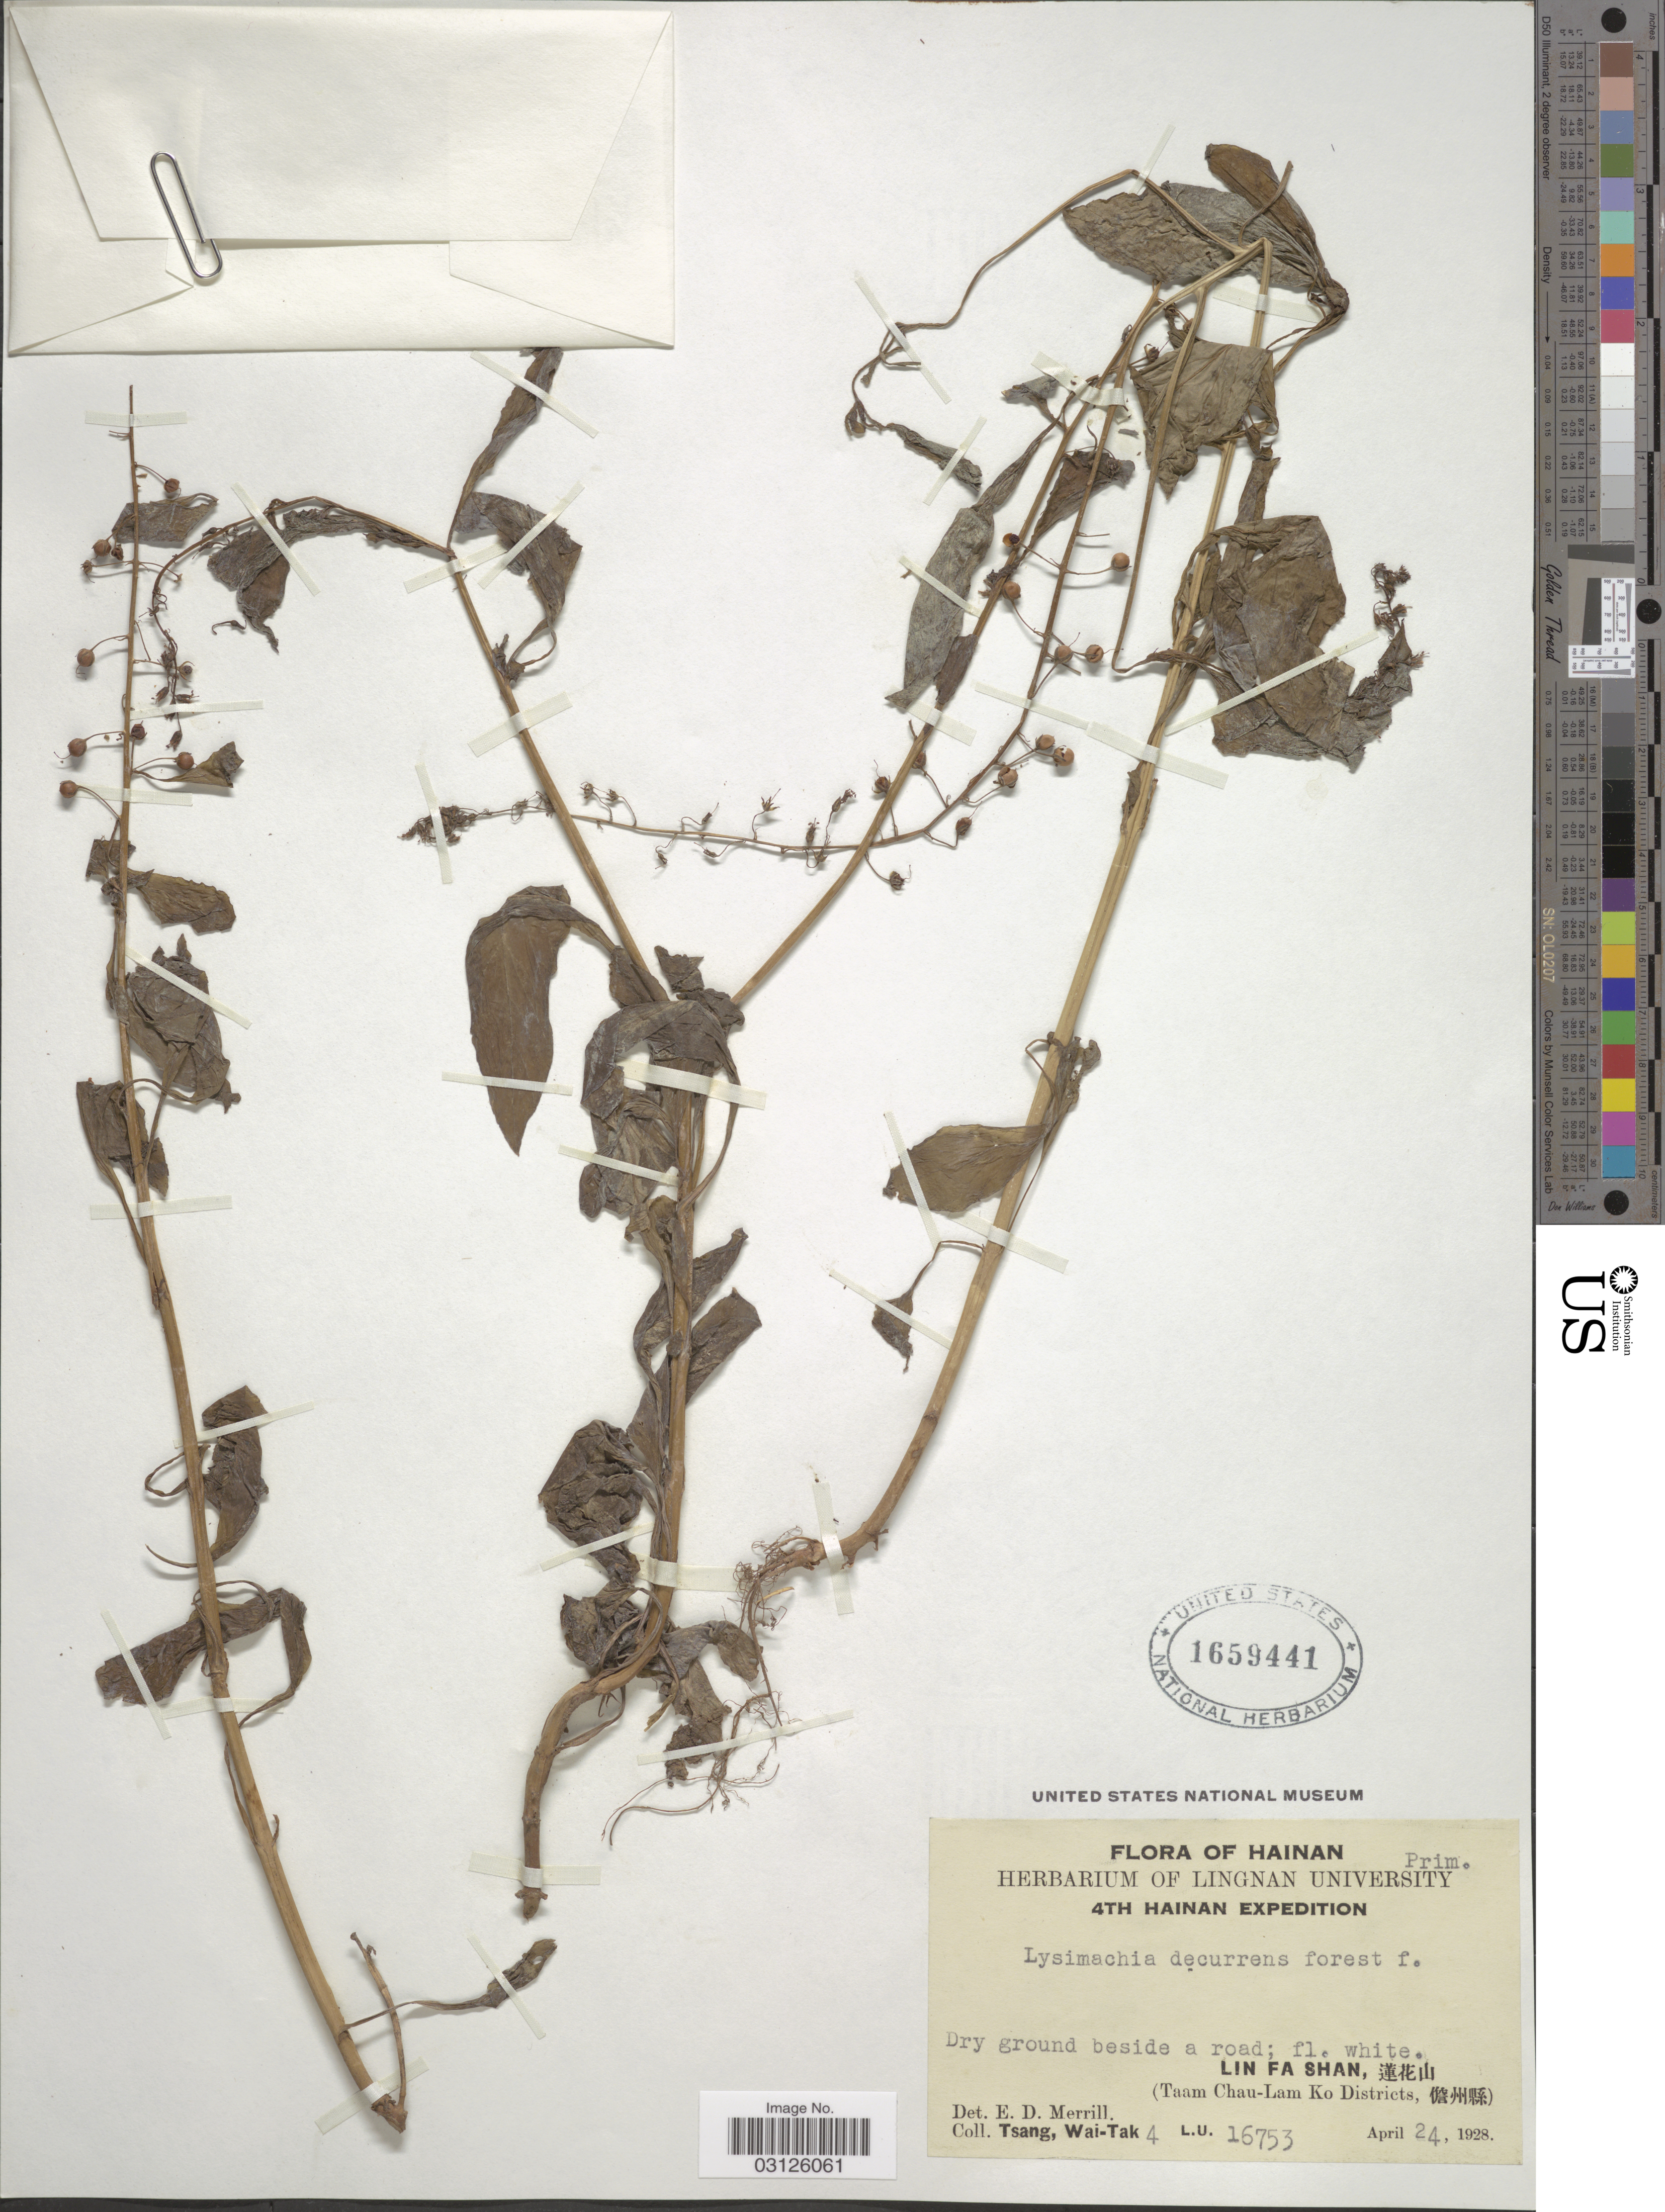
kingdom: Plantae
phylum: Tracheophyta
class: Magnoliopsida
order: Ericales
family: Primulaceae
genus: Lysimachia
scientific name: Lysimachia acroadenia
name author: Maxim.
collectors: W. T. Tsang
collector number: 4/L.U.16753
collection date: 1928-04-24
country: China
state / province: Hainan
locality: Lin Fa Shan, X. (Taam Chau-Lam Ko Districts, X).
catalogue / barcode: US 1659441